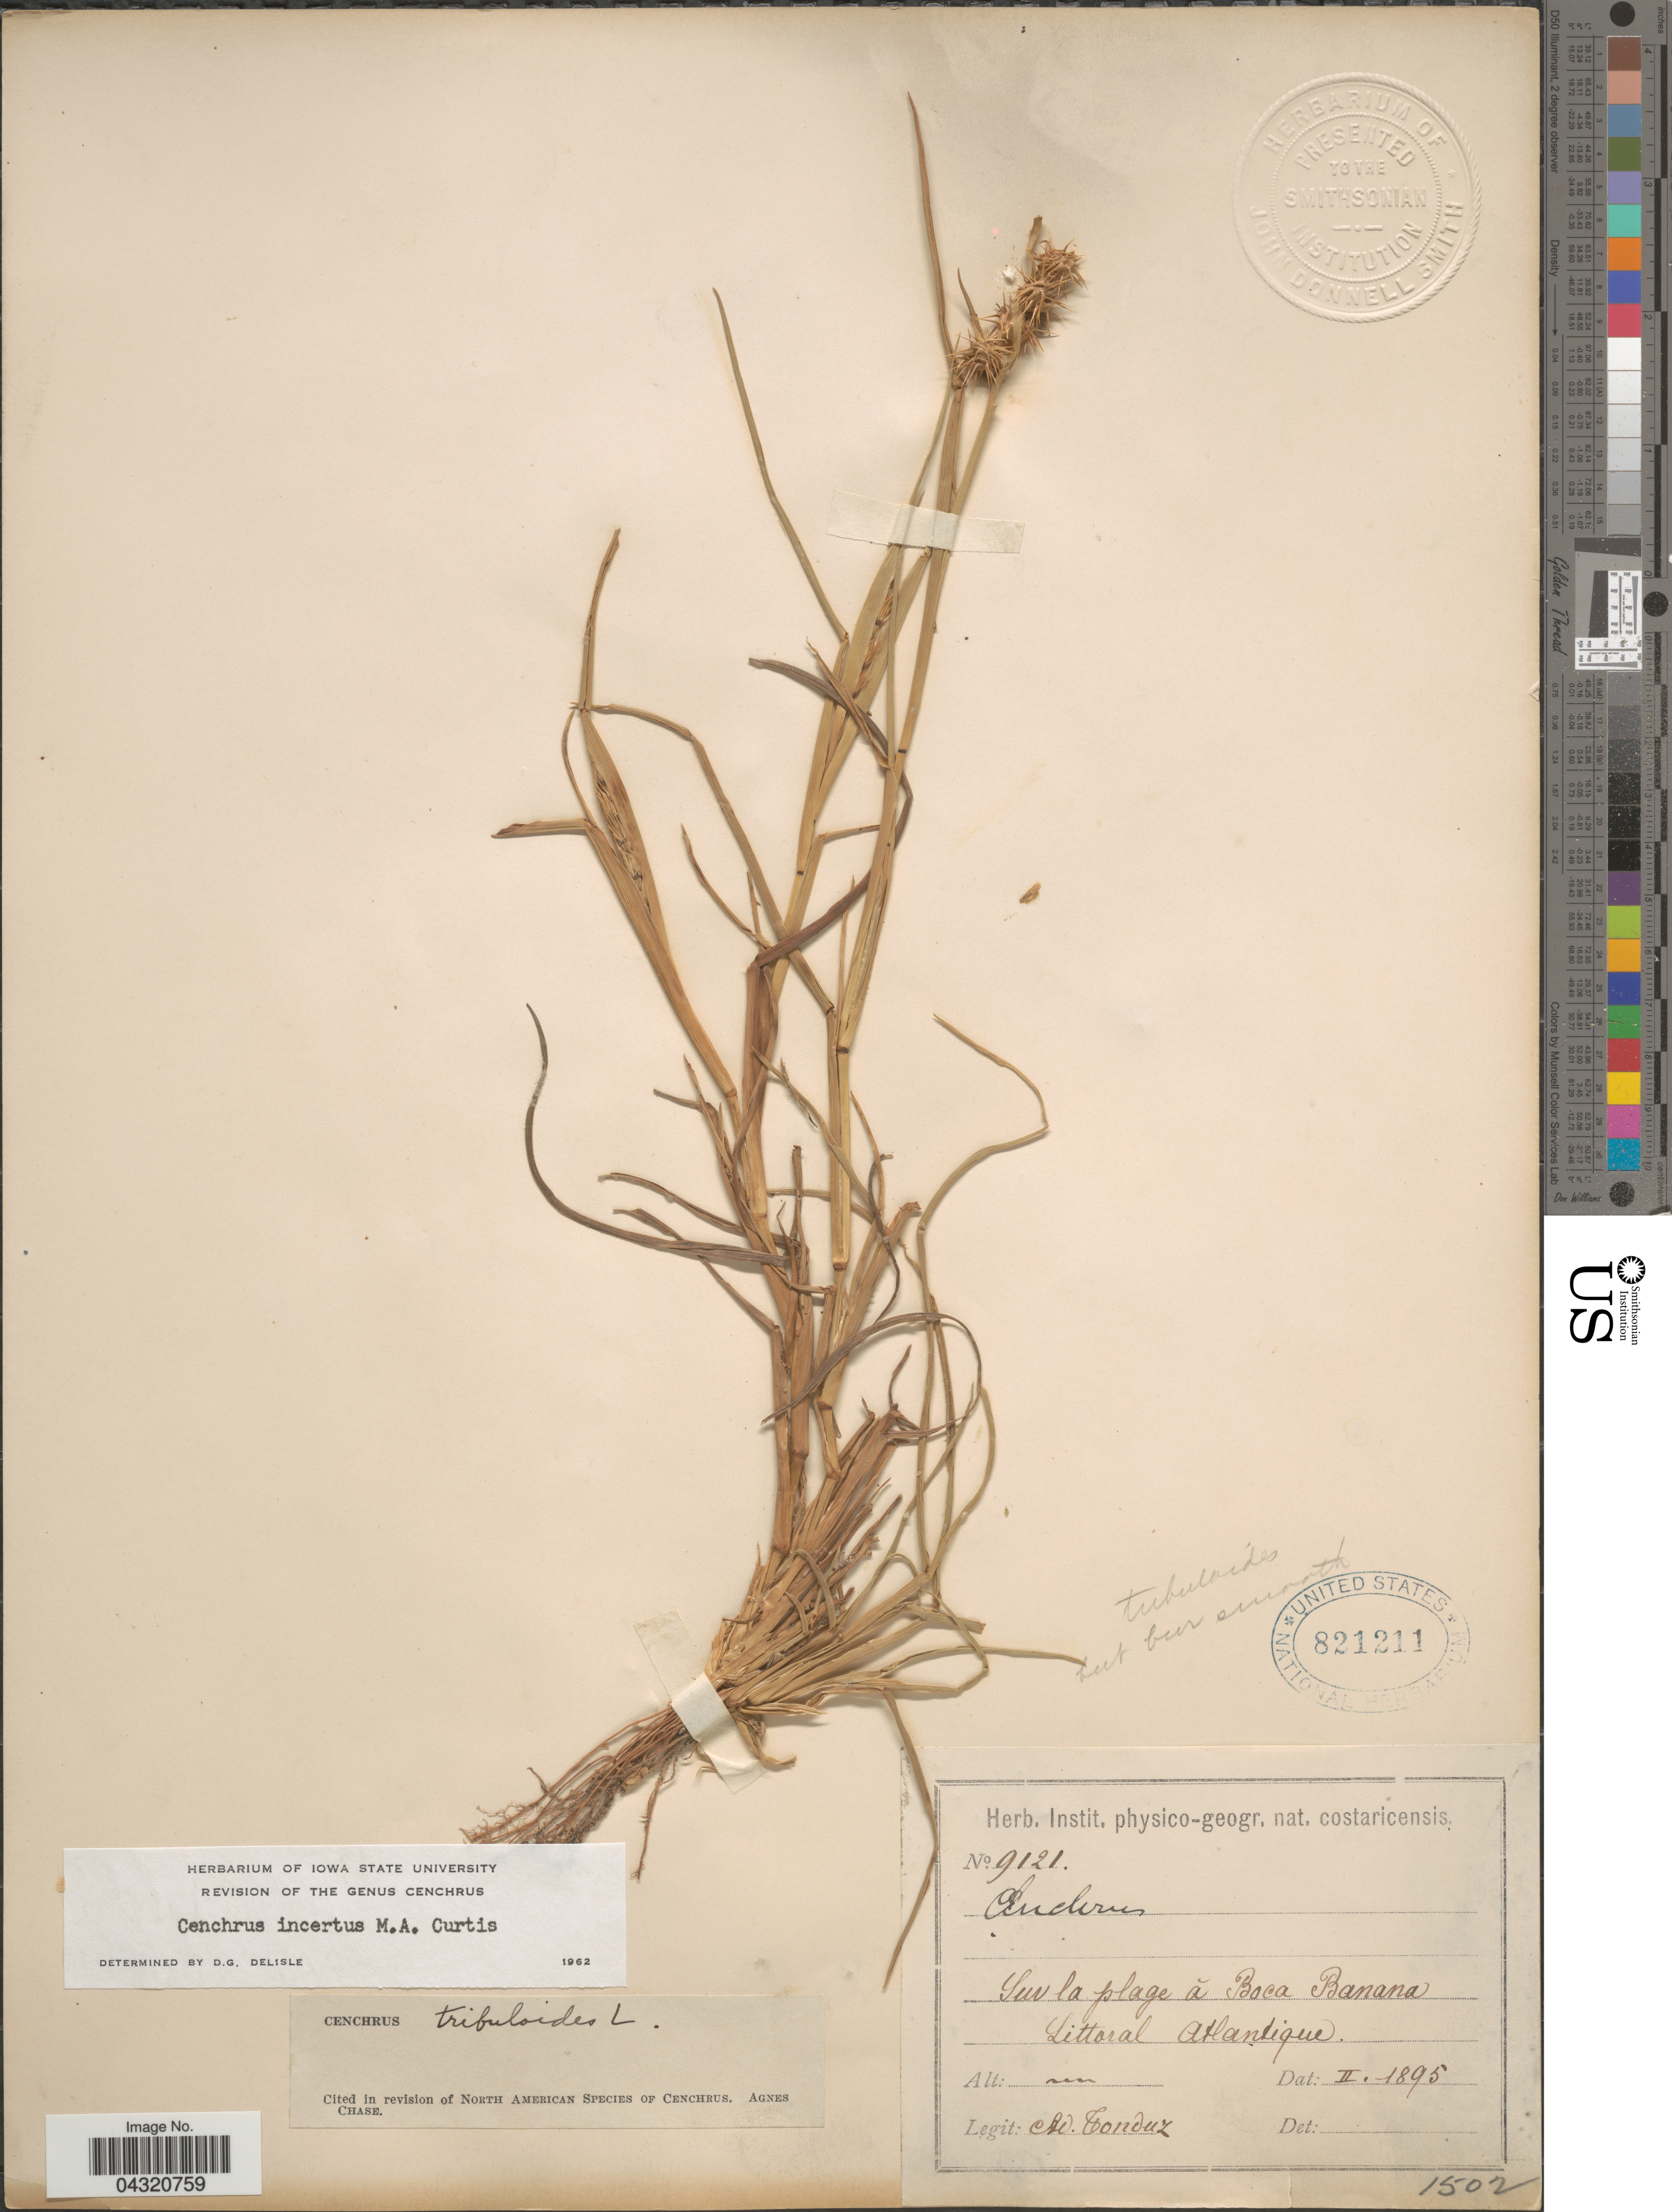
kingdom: Plantae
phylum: Tracheophyta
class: Liliopsida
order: Poales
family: Poaceae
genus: Cenchrus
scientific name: Cenchrus spinifex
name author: Cav.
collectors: A. Tonduz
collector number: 9121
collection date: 1895-02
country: Costa Rica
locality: Suv la plage à Boca Banana. Littoral Atlantique.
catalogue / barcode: US 821211